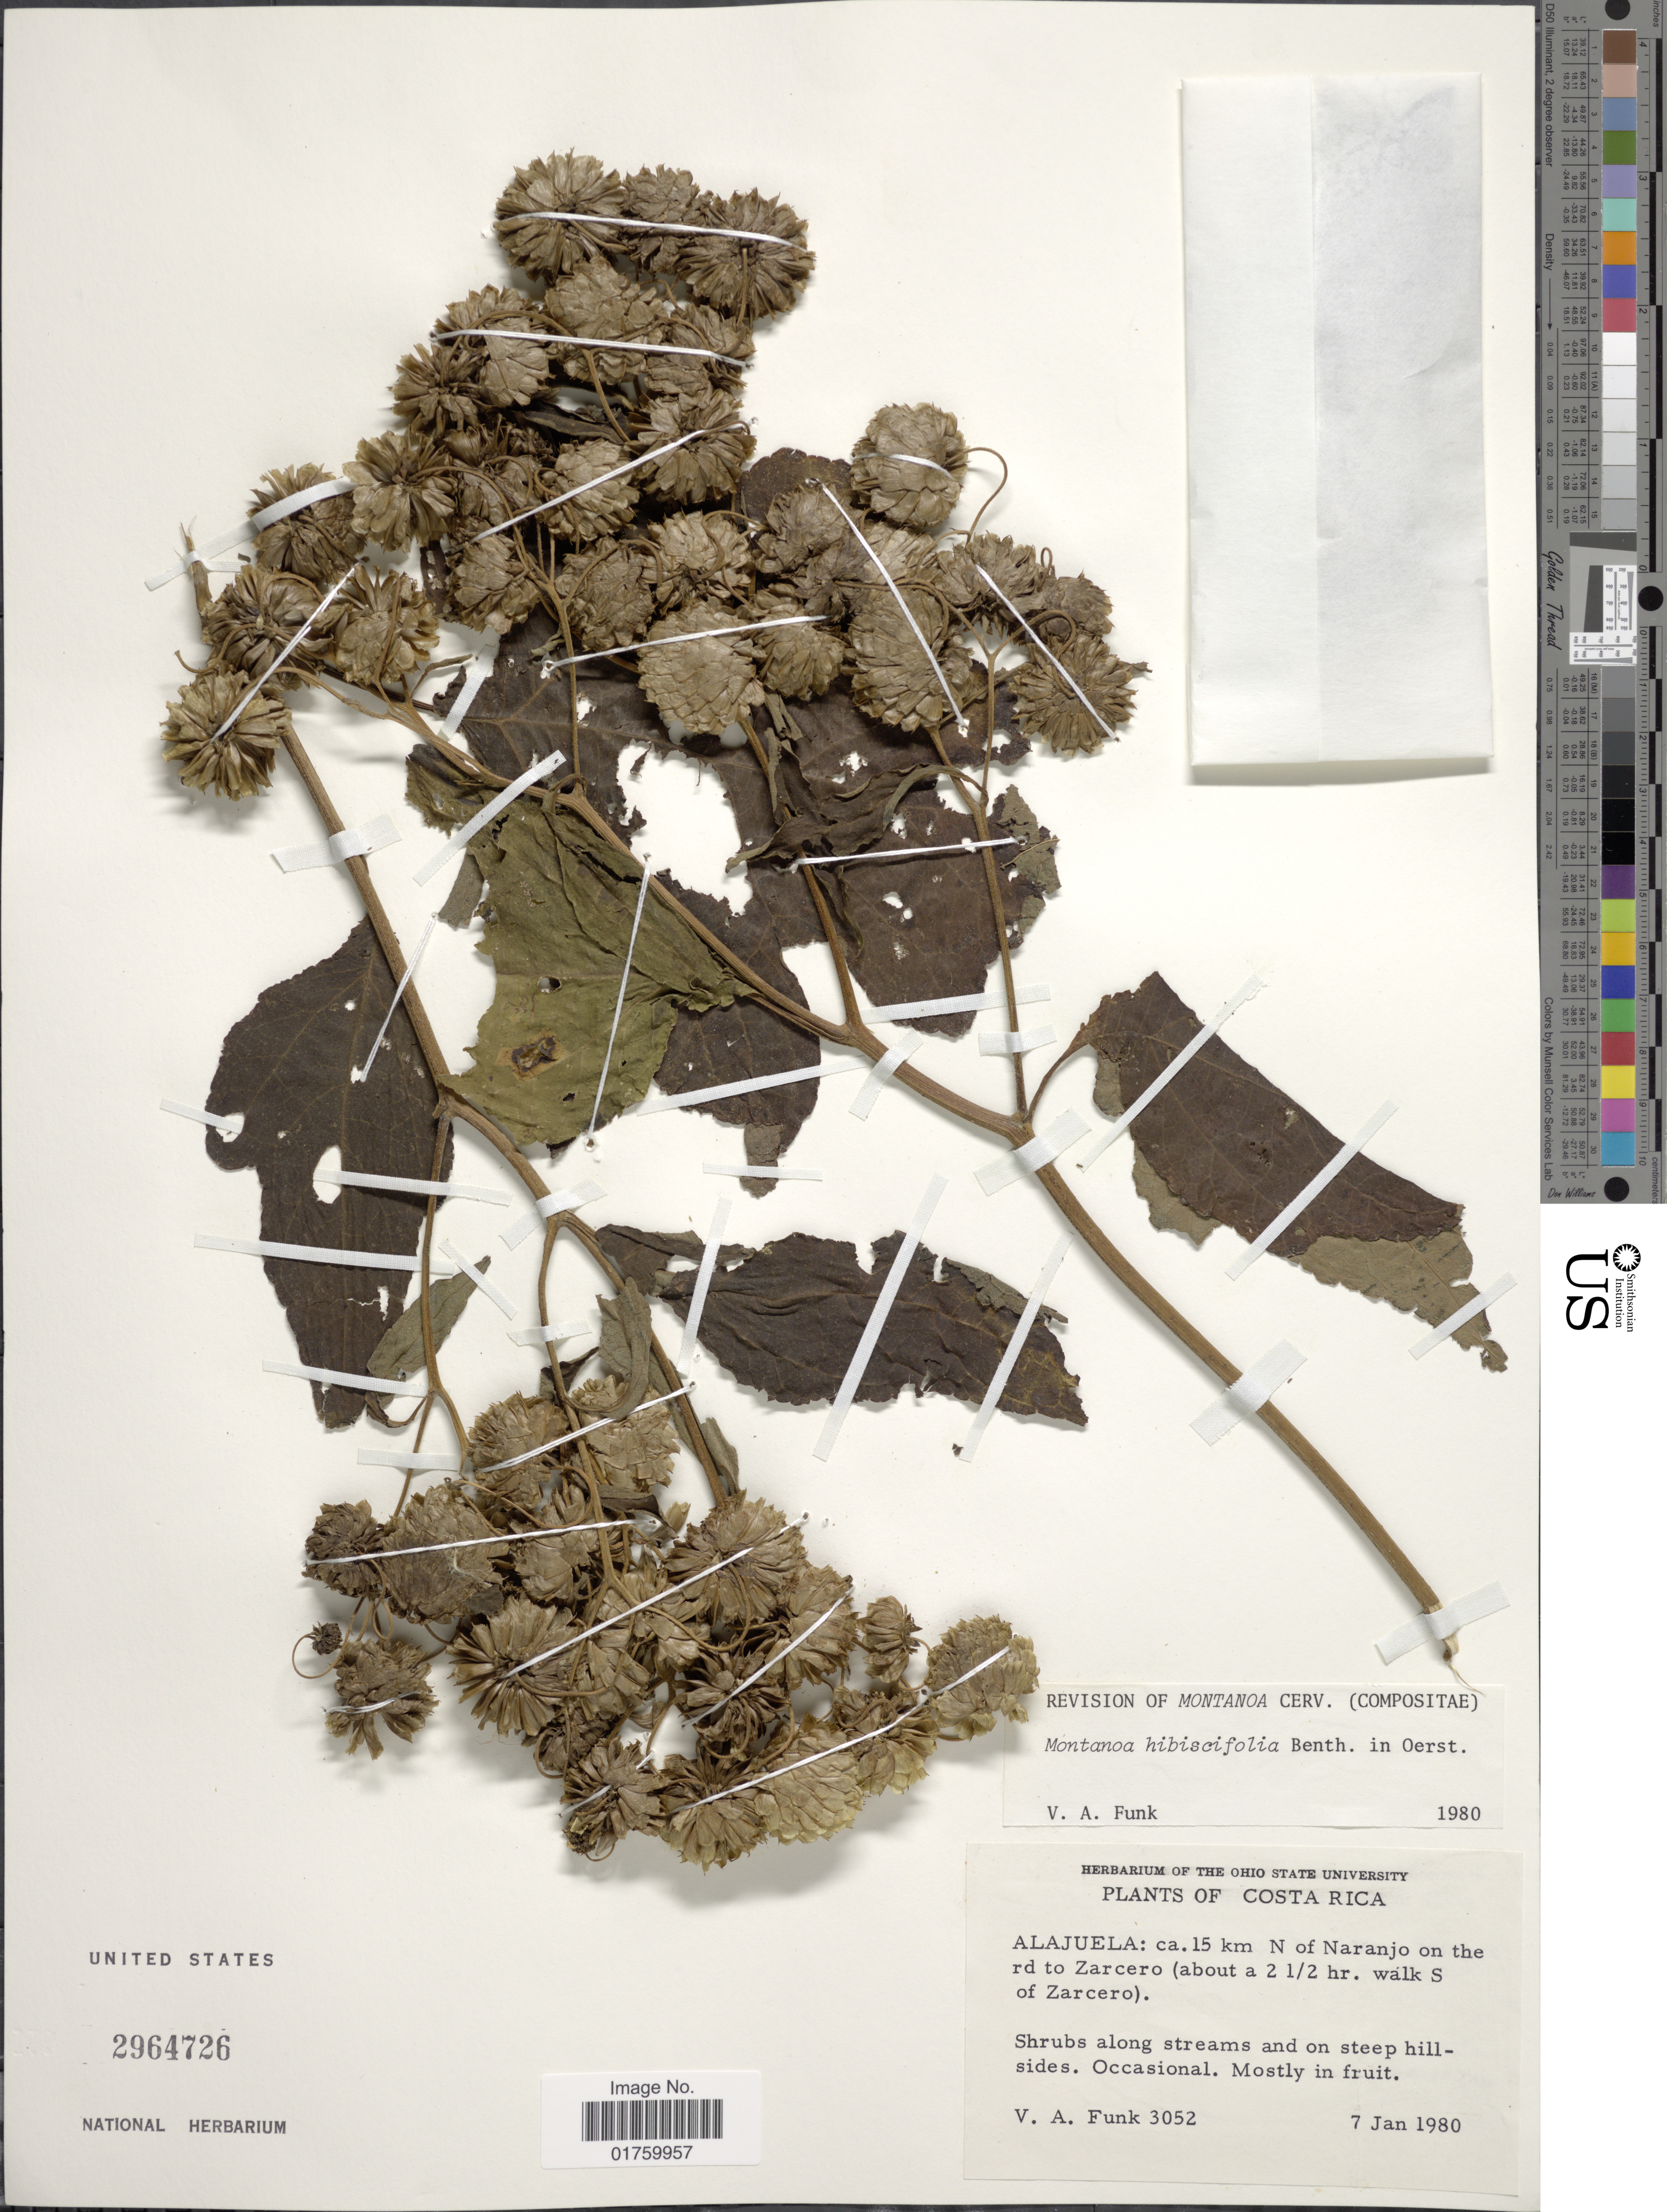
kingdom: Plantae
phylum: Tracheophyta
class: Magnoliopsida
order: Asterales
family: Asteraceae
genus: Montanoa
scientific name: Montanoa hibiscifolia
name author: Benth.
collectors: V. Funk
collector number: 3052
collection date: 1980-01-07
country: Costa Rica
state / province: Alajuela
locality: Ca. 15 km N of Naranjo on the rd to Zarcero (about a 2 1/2 hr. walk S of Zarcero), along streams and on steep hillsides.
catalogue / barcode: US 294726